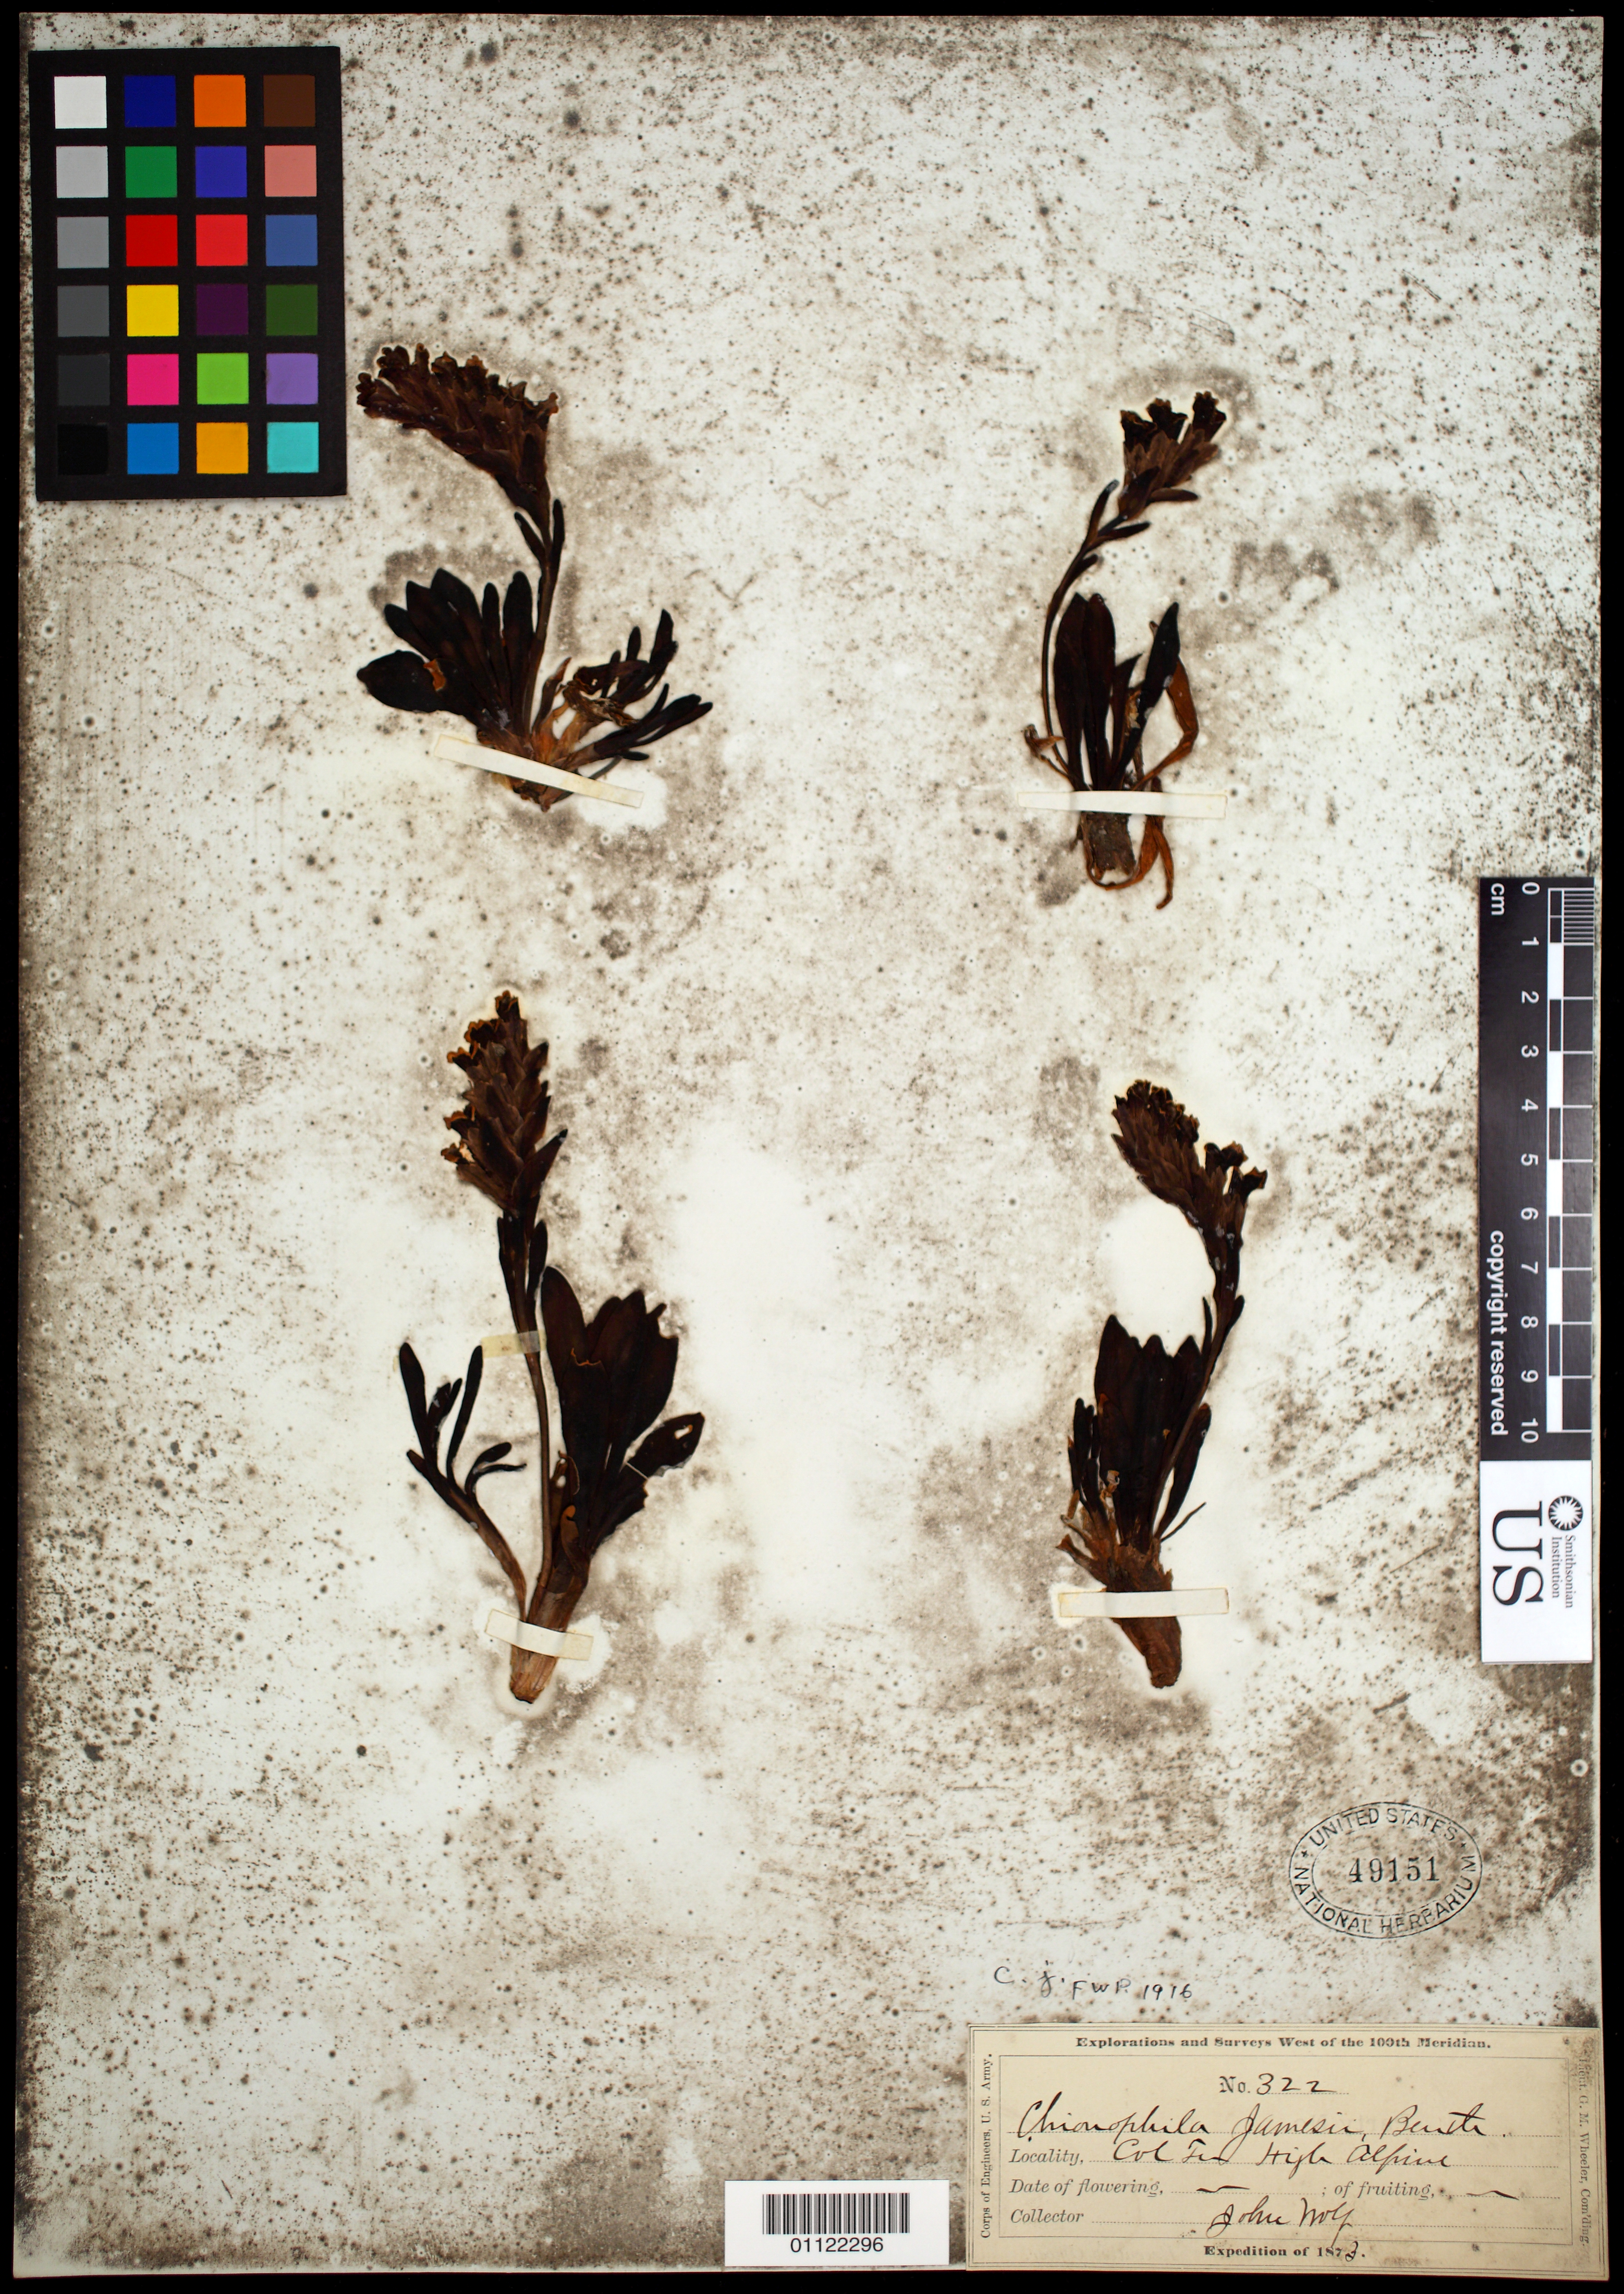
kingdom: Plantae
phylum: Tracheophyta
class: Magnoliopsida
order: Lamiales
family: Plantaginaceae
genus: Chionophila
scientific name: Chionophila jamesii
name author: Benth.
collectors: J. Wolf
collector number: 322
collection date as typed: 1873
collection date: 1873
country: United States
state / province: Colorado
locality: High Alpine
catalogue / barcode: US 49151